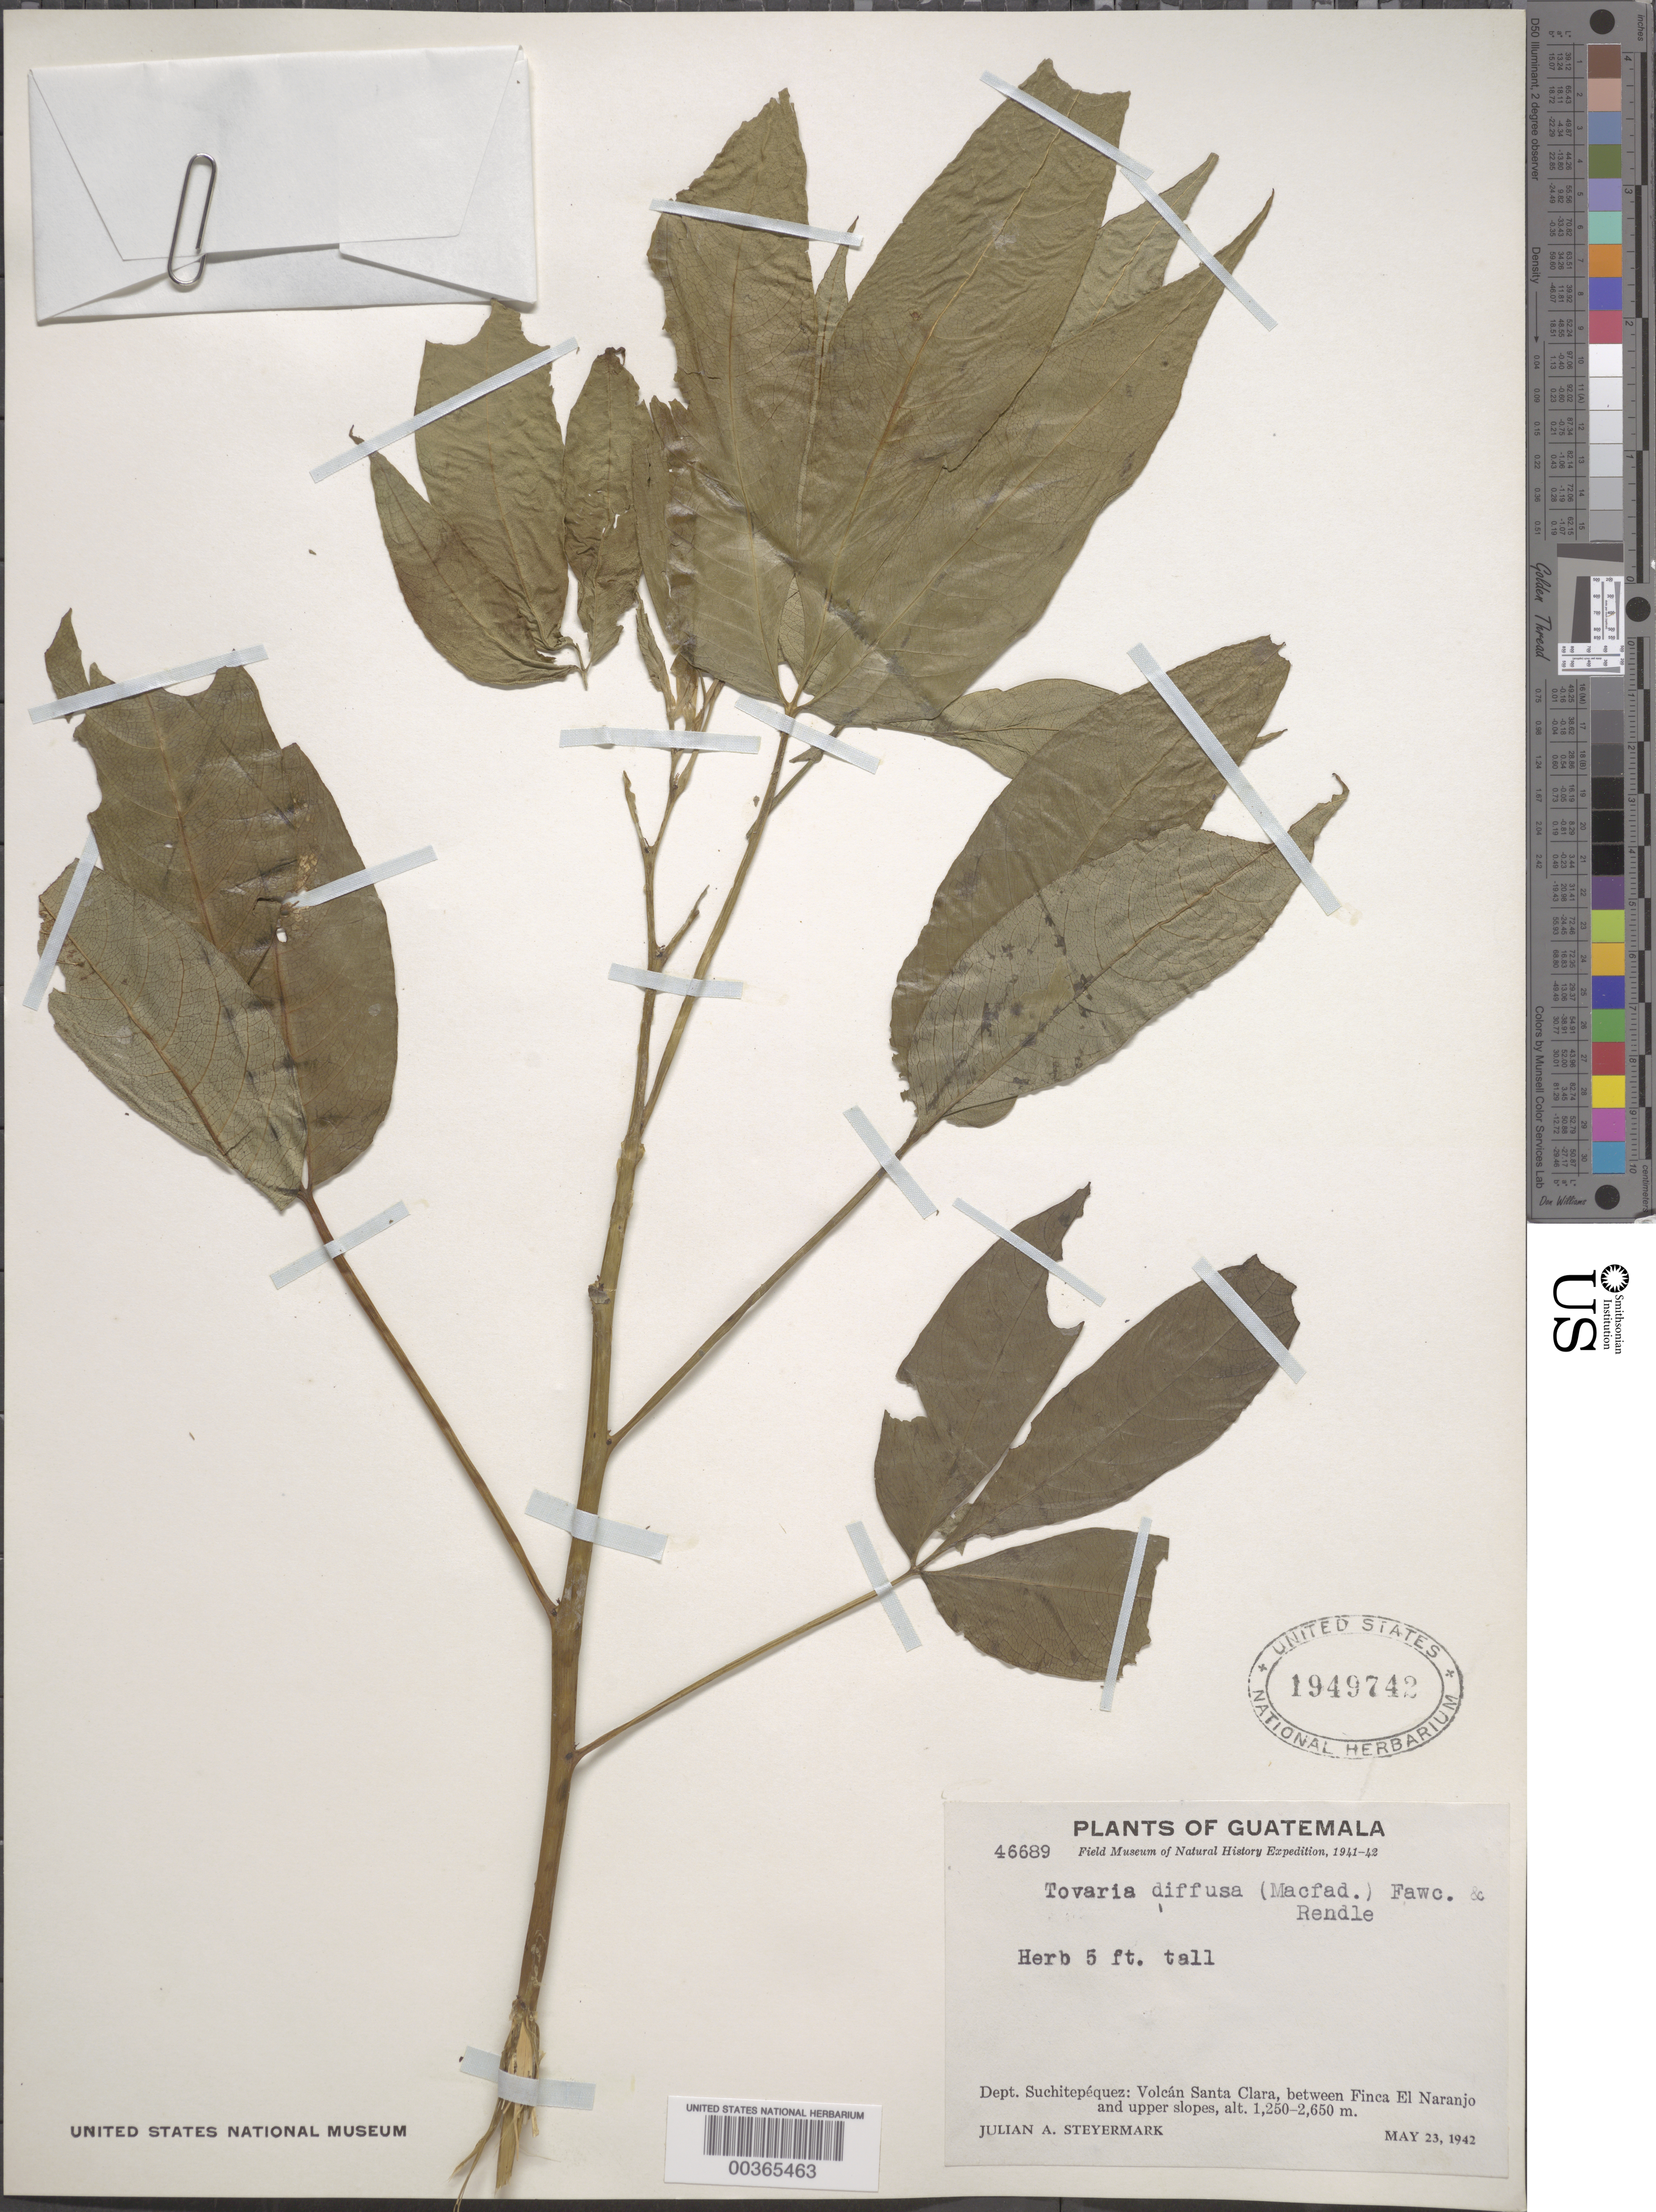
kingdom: Plantae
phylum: Tracheophyta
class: Magnoliopsida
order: Brassicales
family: Tovariaceae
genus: Tovaria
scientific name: Tovaria diffusa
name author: (Macfad.) Fawc. & Rendle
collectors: J. Steyermark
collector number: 46689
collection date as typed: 23 May 1942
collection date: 1942-05-23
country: Guatemala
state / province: Suchitepéquez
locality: Volcán Santa Clara, finca El Naranjo and upper slopes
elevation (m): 1250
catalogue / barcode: US 1949742